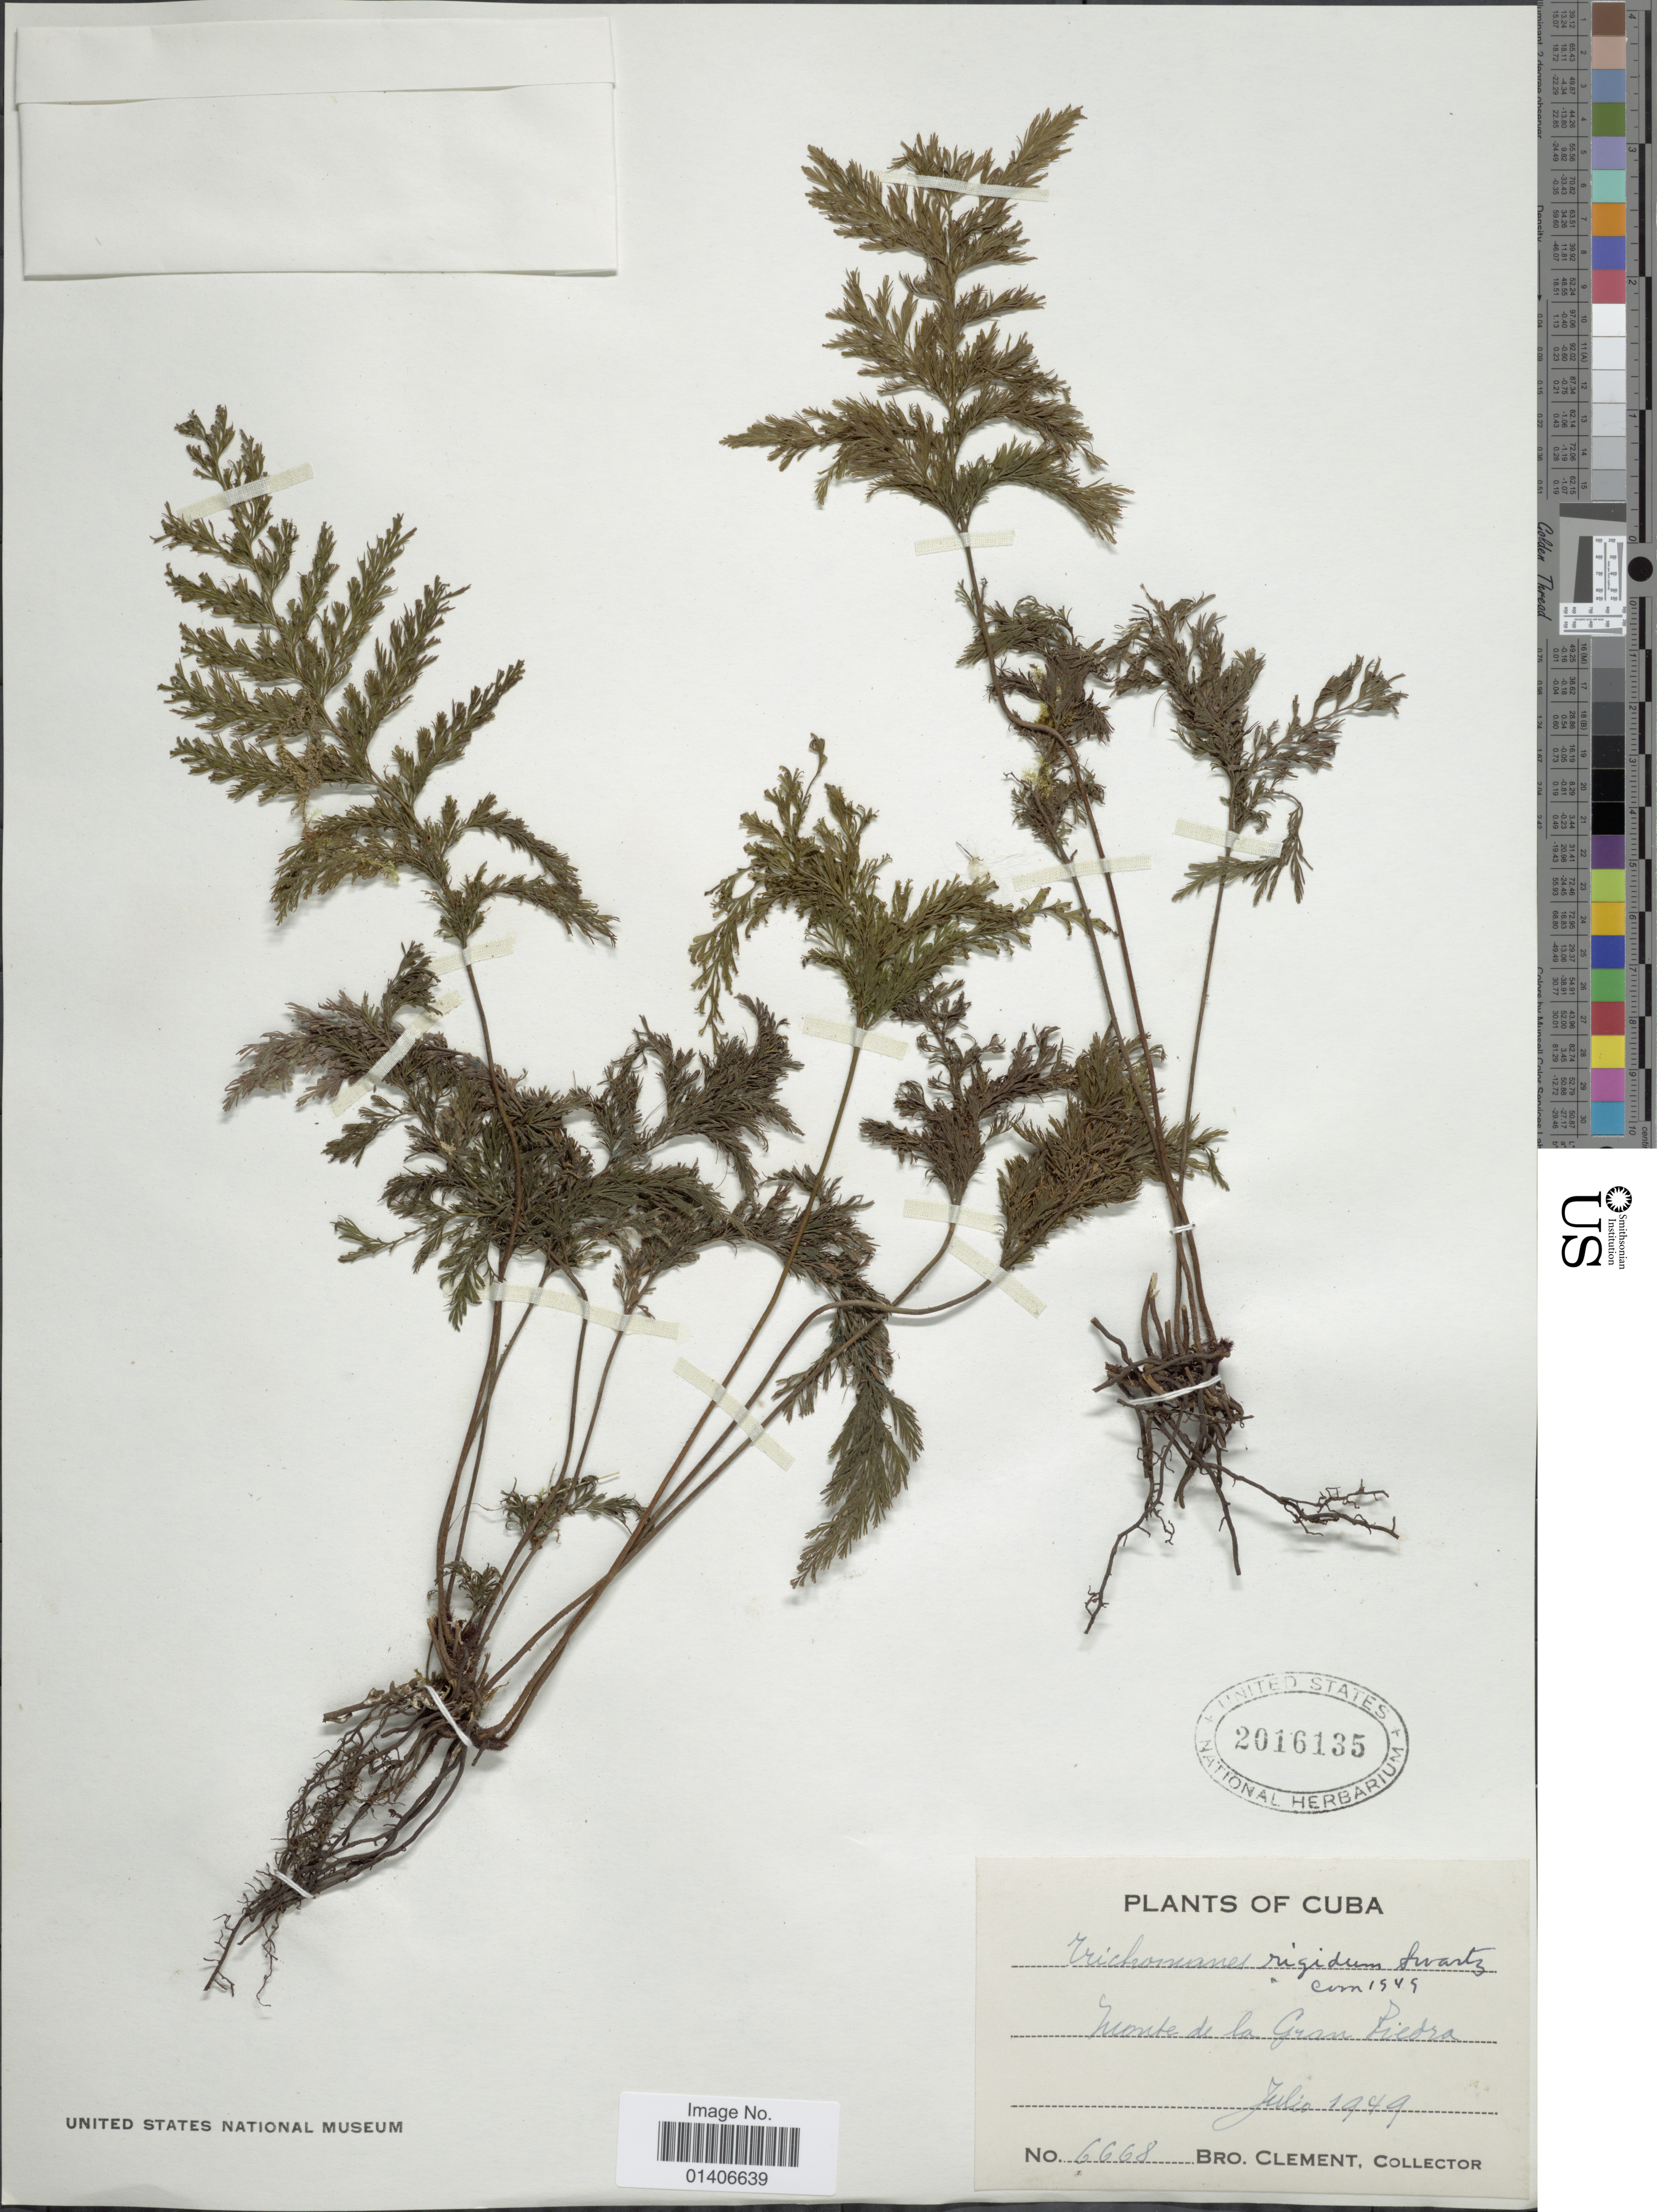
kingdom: Plantae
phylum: Tracheophyta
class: Polypodiopsida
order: Hymenophyllales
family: Hymenophyllaceae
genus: Abrodictyum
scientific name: Abrodictyum rigidum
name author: (Sw.) Ebihara & Dubuisson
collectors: B. Clement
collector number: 6668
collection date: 1949-07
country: Cuba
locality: Monte de la Gran Piedra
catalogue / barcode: US 2016135